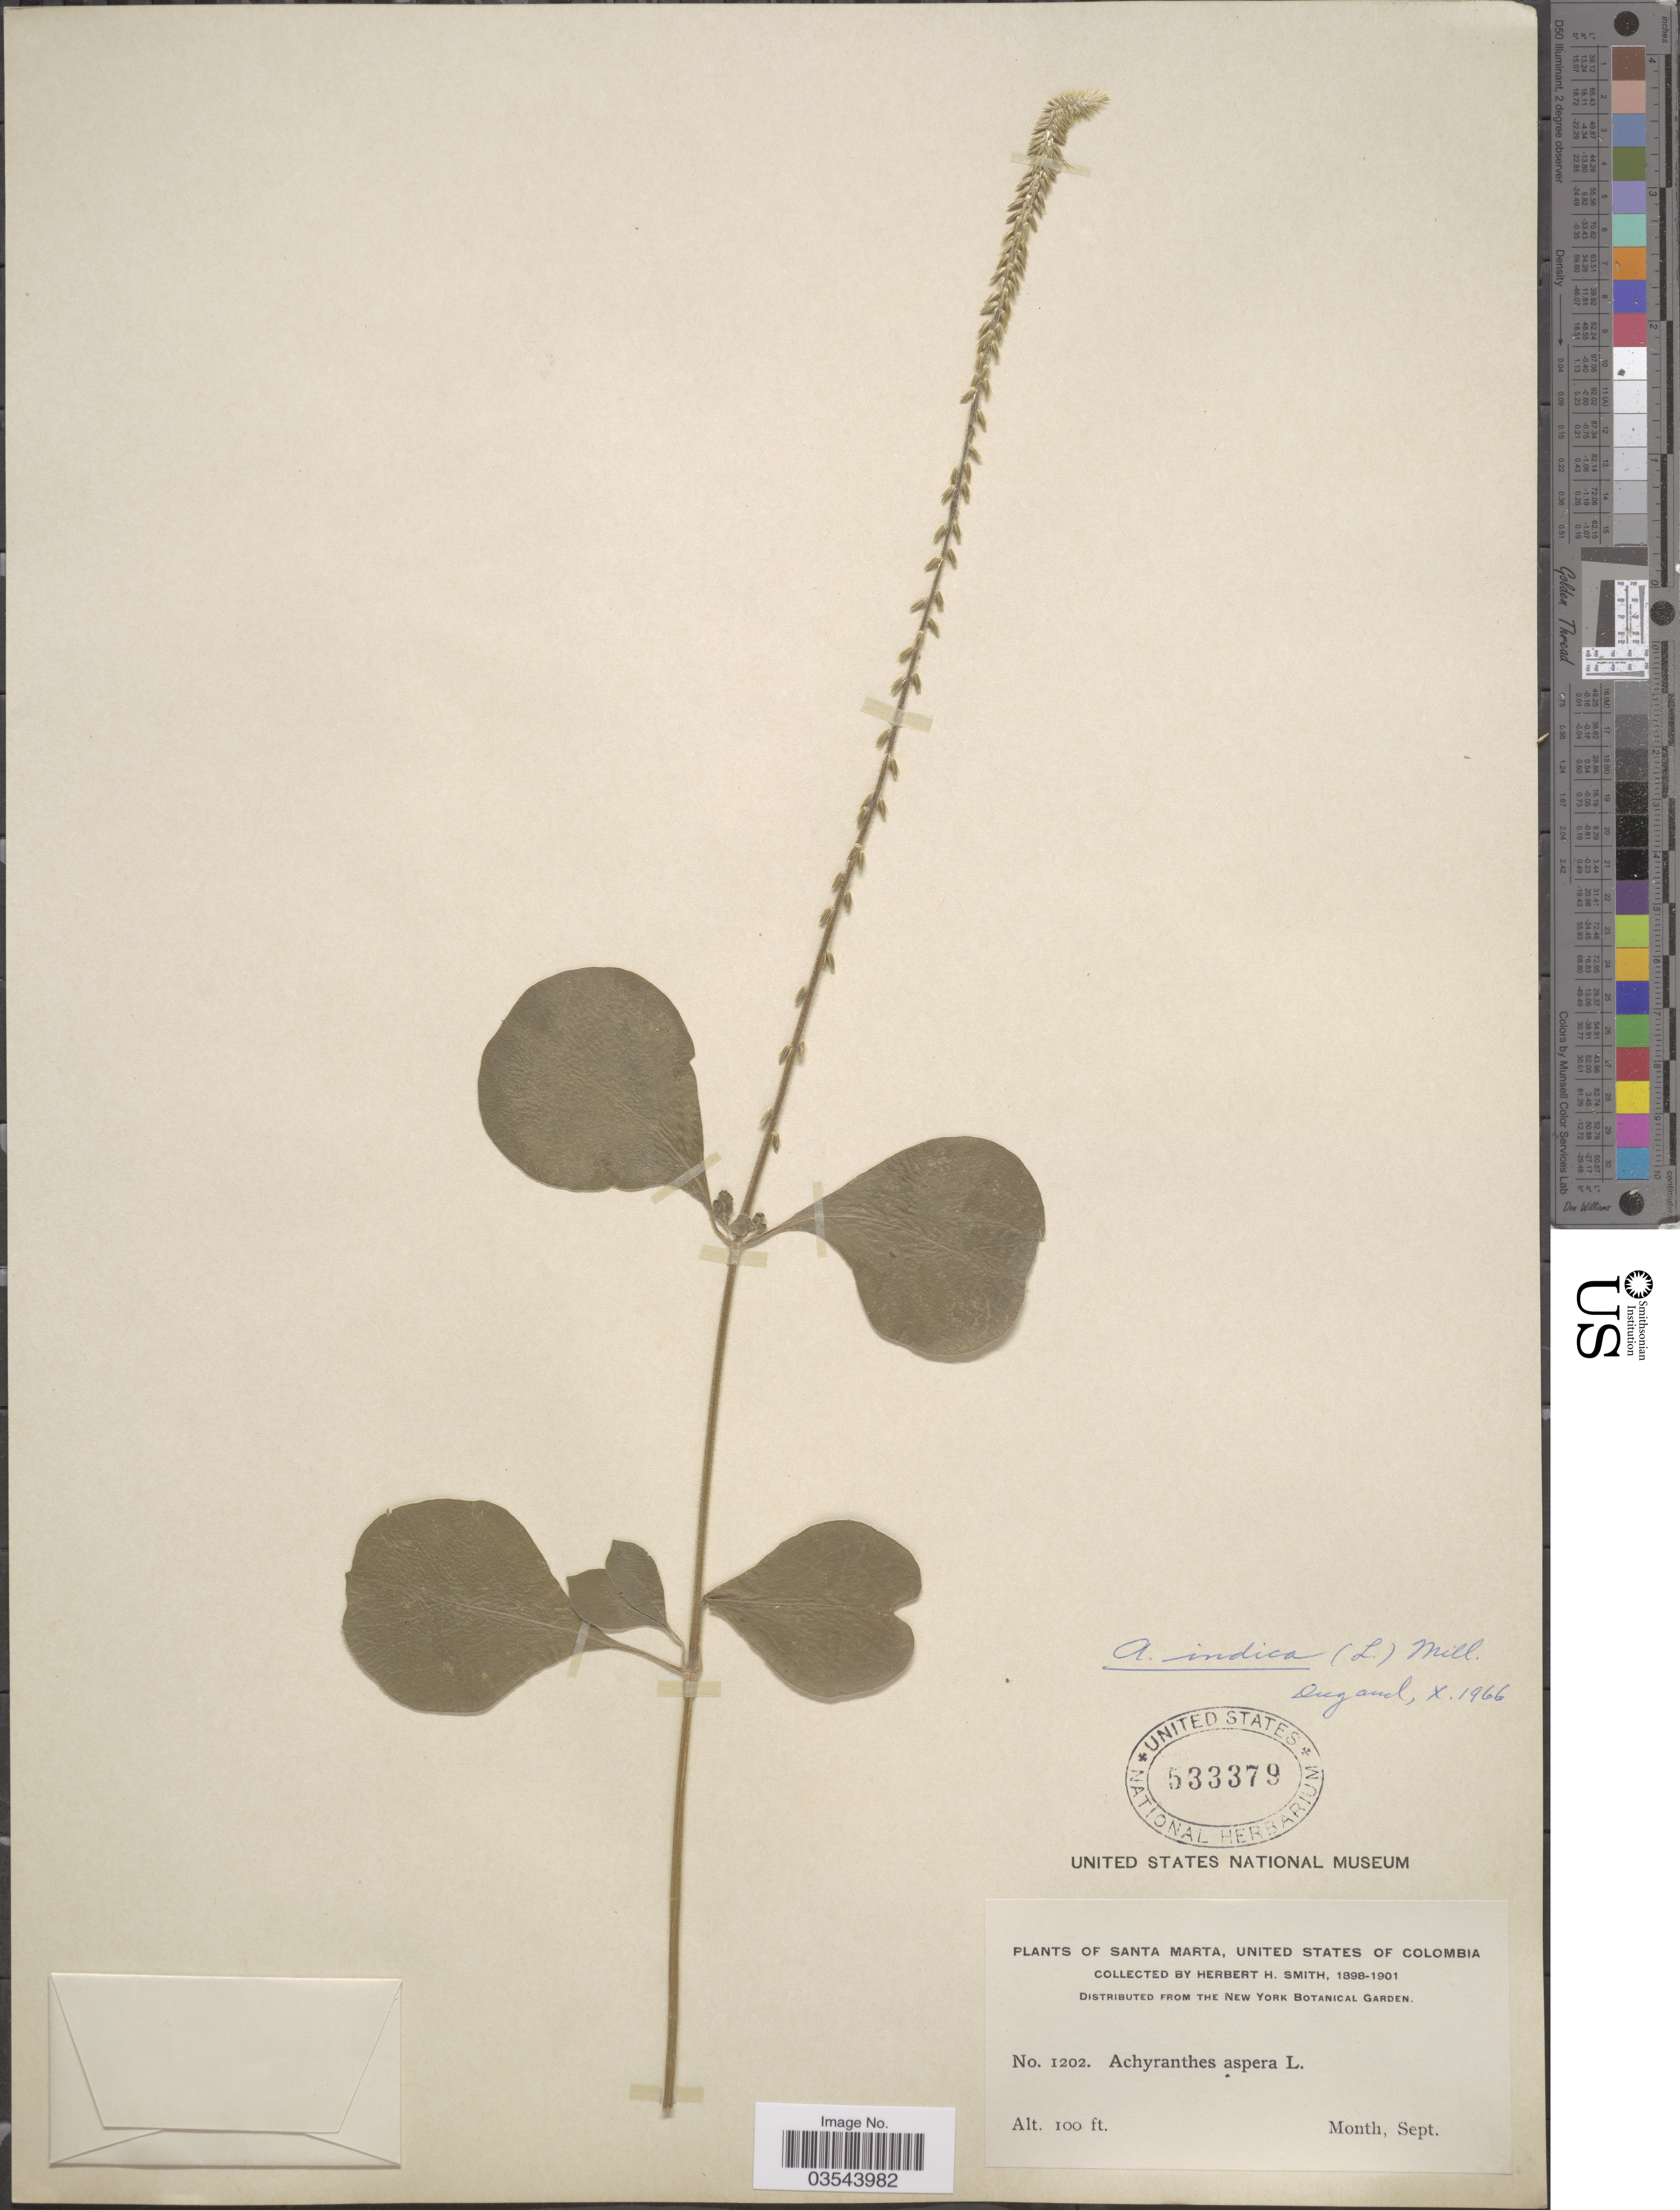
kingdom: Plantae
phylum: Tracheophyta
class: Magnoliopsida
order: Caryophyllales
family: Amaranthaceae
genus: Achyranthes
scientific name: Achyranthes indica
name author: (L.) Mill.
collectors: Herbert H. Smith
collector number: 1202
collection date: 1898-09/1901-09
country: Colombia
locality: Santa Marta, United States of Colombia.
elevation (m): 30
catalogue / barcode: US 533379